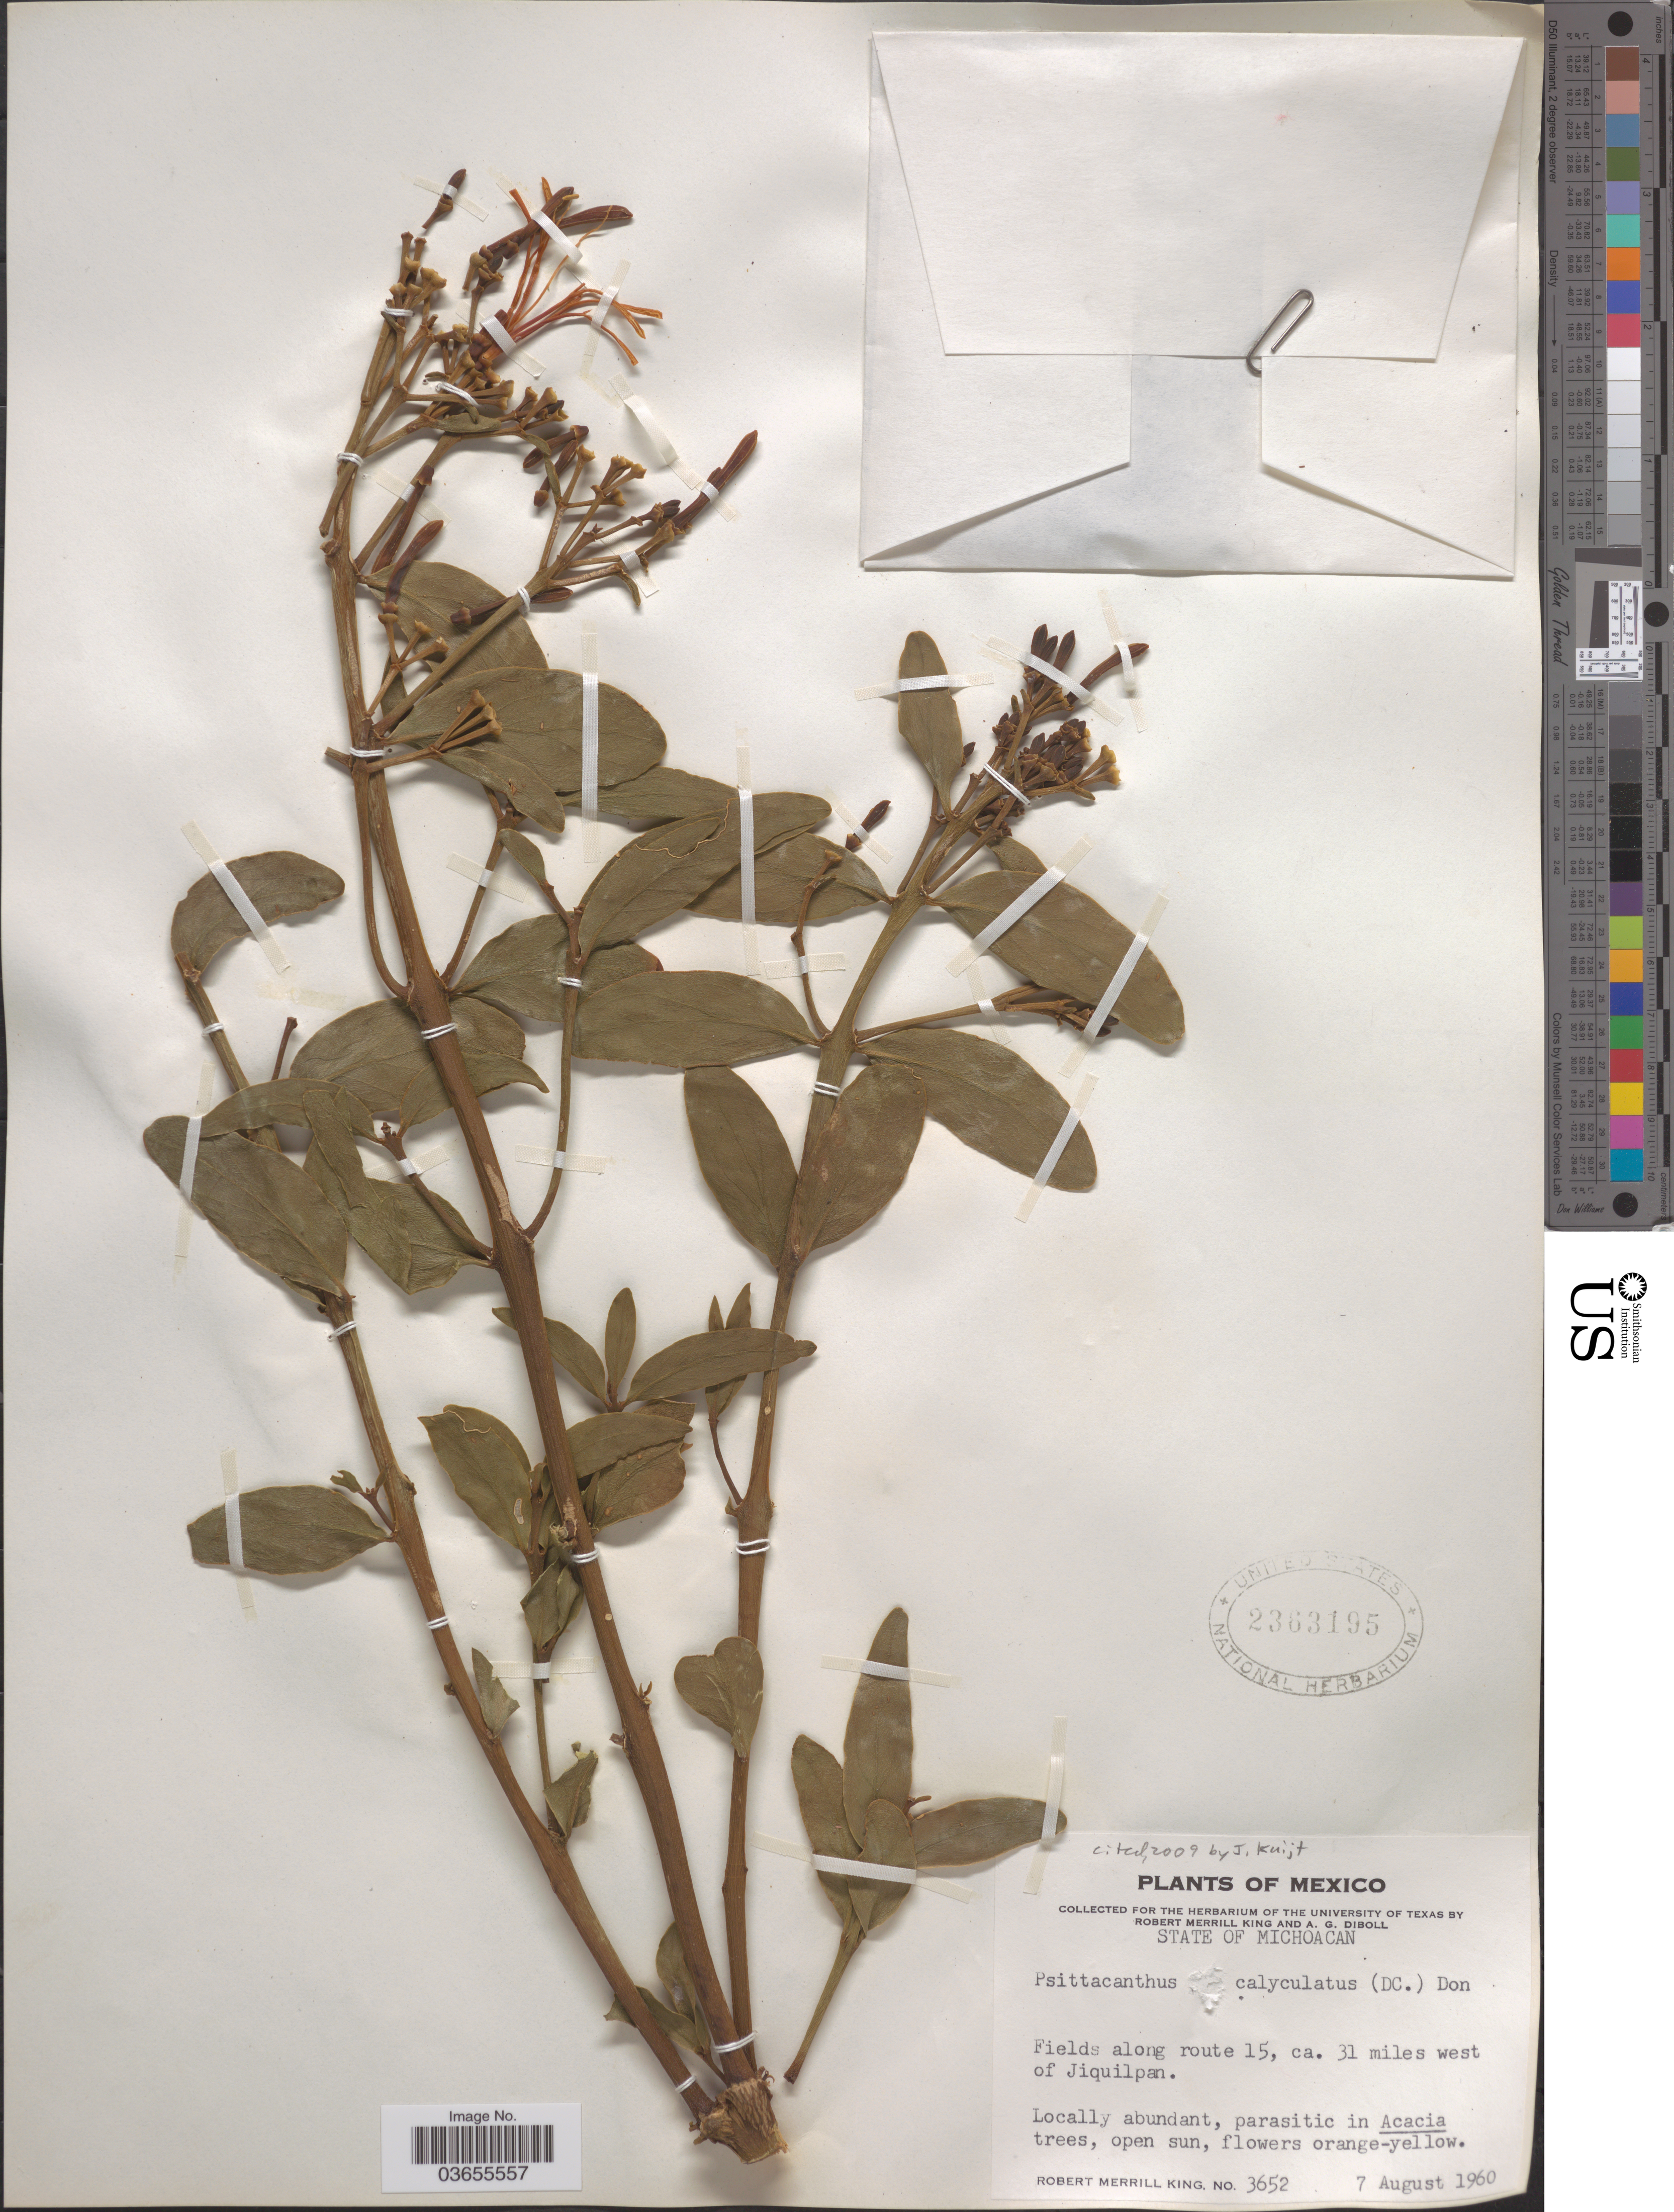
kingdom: Plantae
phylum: Tracheophyta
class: Magnoliopsida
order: Santalales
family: Loranthaceae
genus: Psittacanthus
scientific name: Psittacanthus calyculatus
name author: (DC.) G. Don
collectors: R. M. King & A. Diboll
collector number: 3652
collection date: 1960-08-07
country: Mexico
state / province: Michoacán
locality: Fields along route 15, ca. 31 miles west of Jiquilpan.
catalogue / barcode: US 2363195